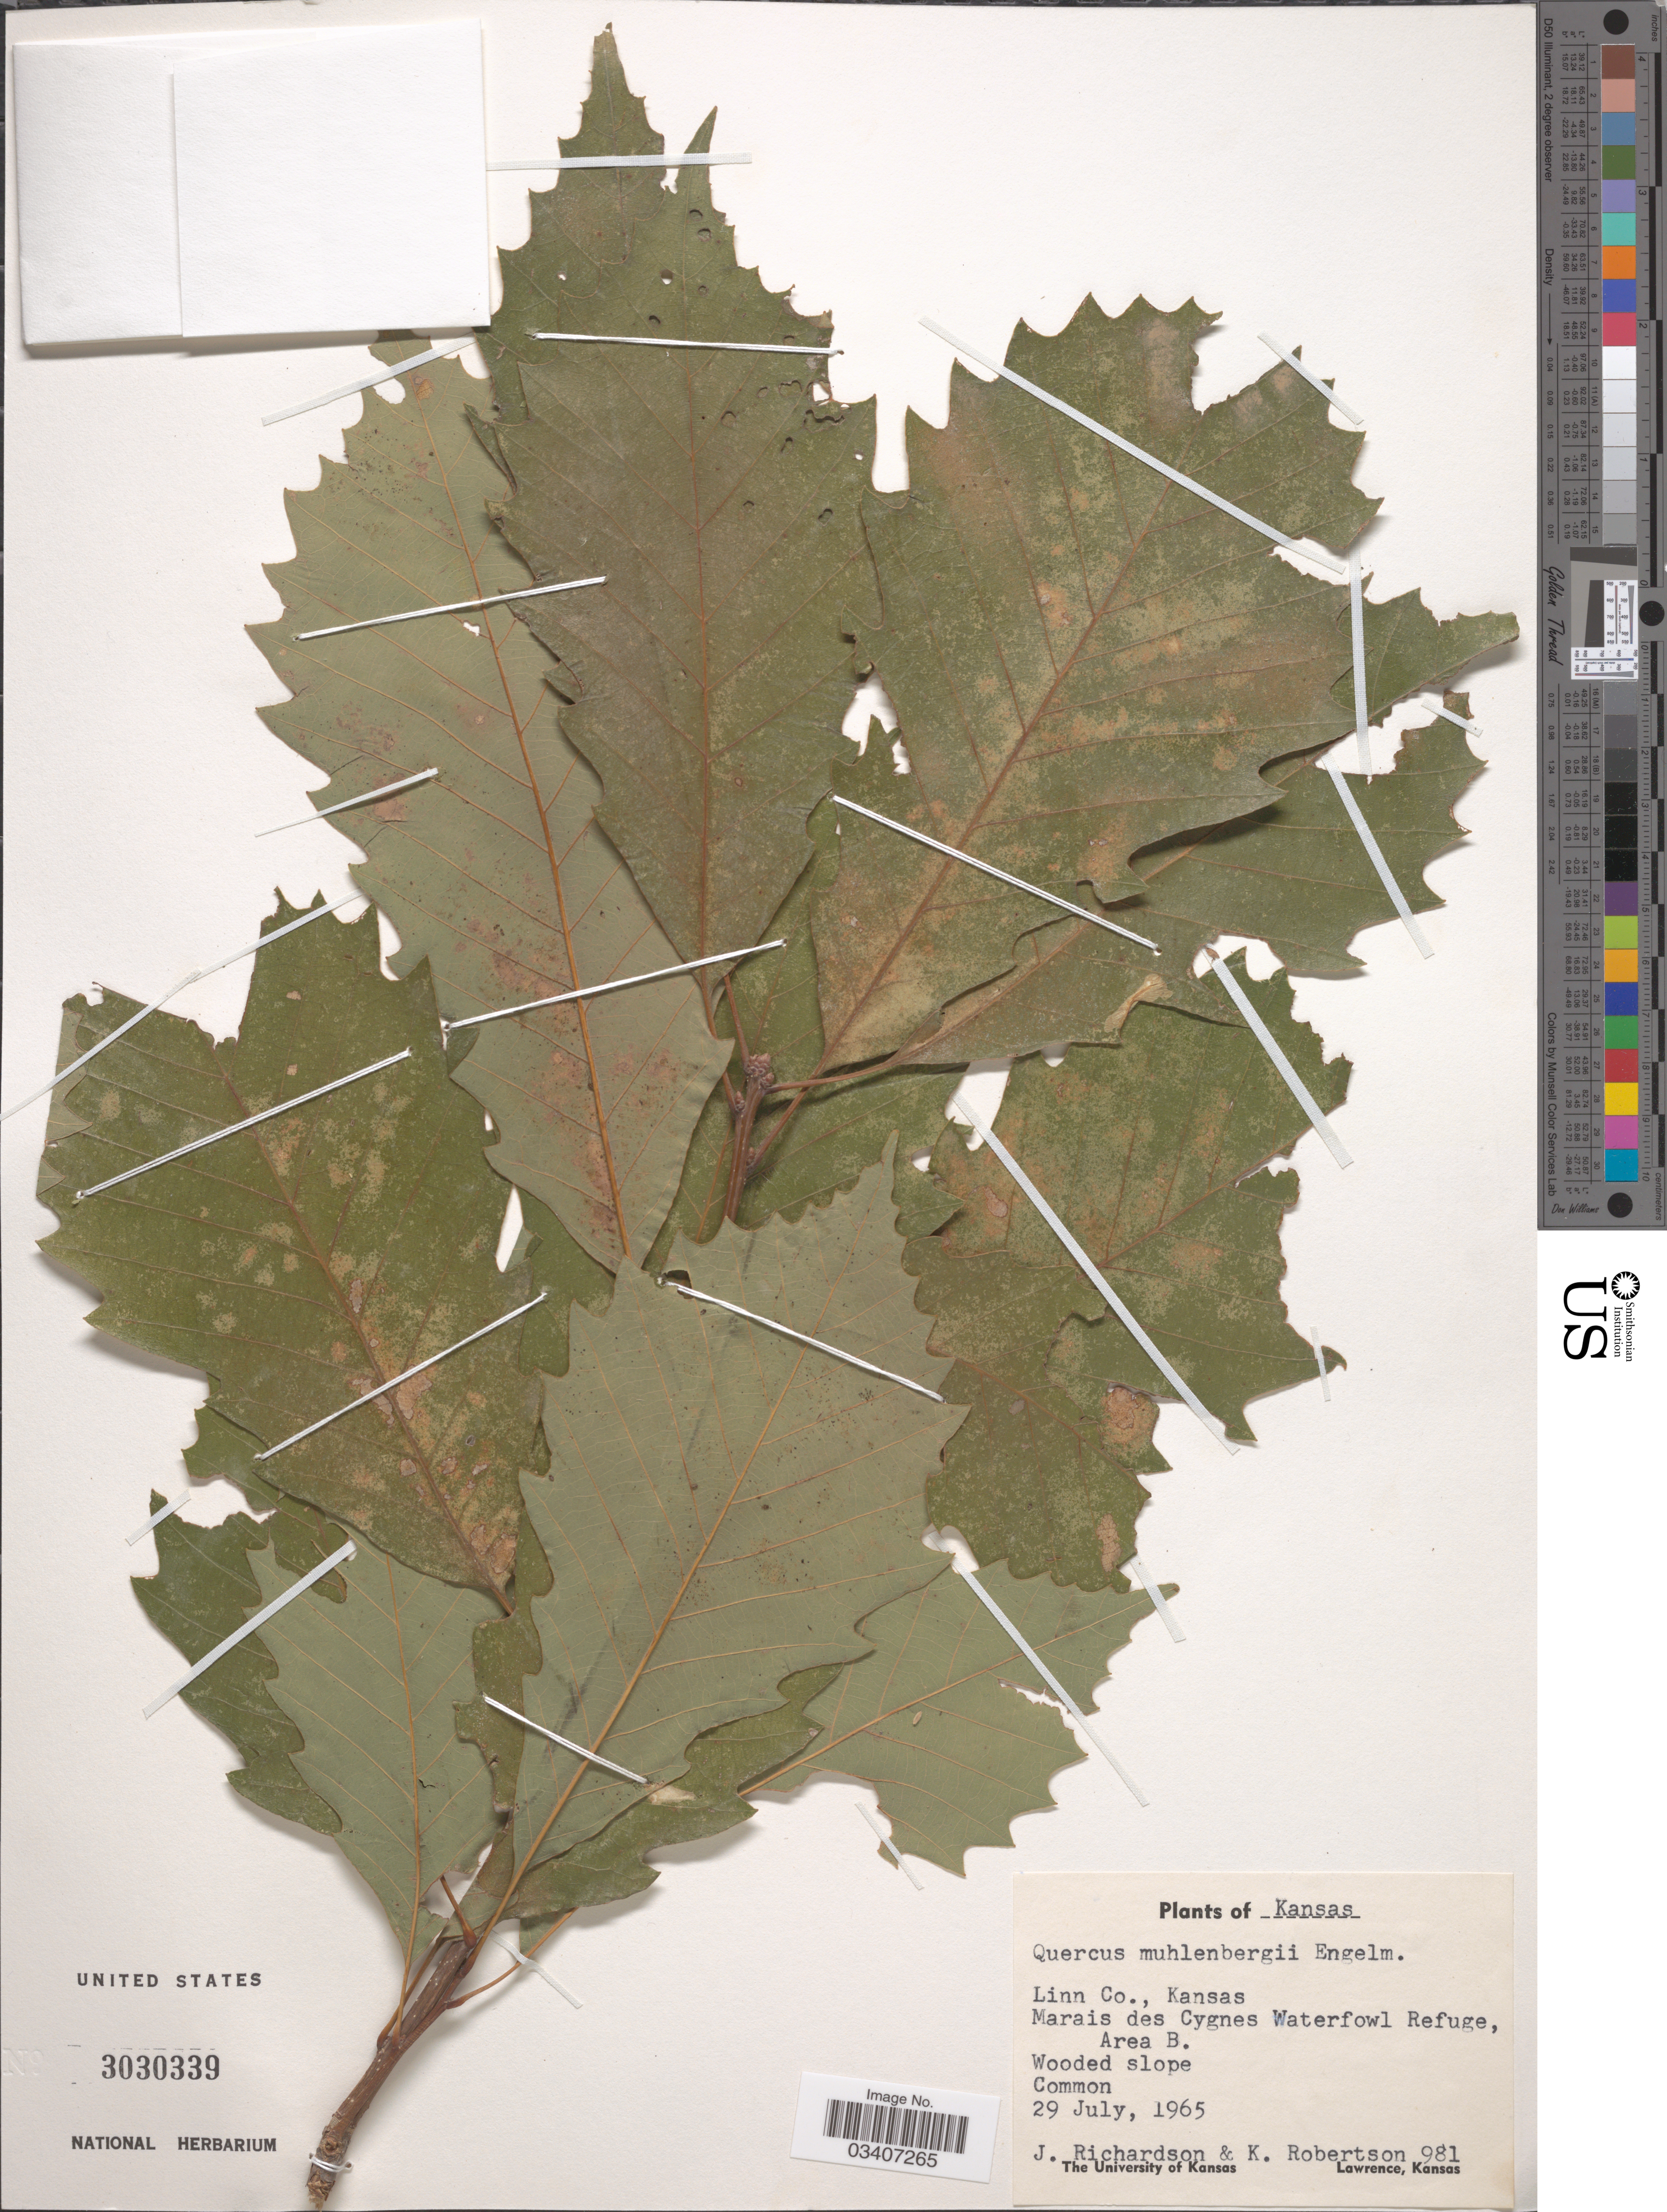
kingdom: Plantae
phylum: Tracheophyta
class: Magnoliopsida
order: Fagales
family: Fagaceae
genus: Quercus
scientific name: Quercus muehlenbergii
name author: Engelm.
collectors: J. Richardson & K. Robertson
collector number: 981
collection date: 1965-07-29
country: United States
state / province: Kansas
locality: Linn Co. Marais des Cygnes Waterfowl Refuge, Area B. Wooded slope.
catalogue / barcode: US 3030339